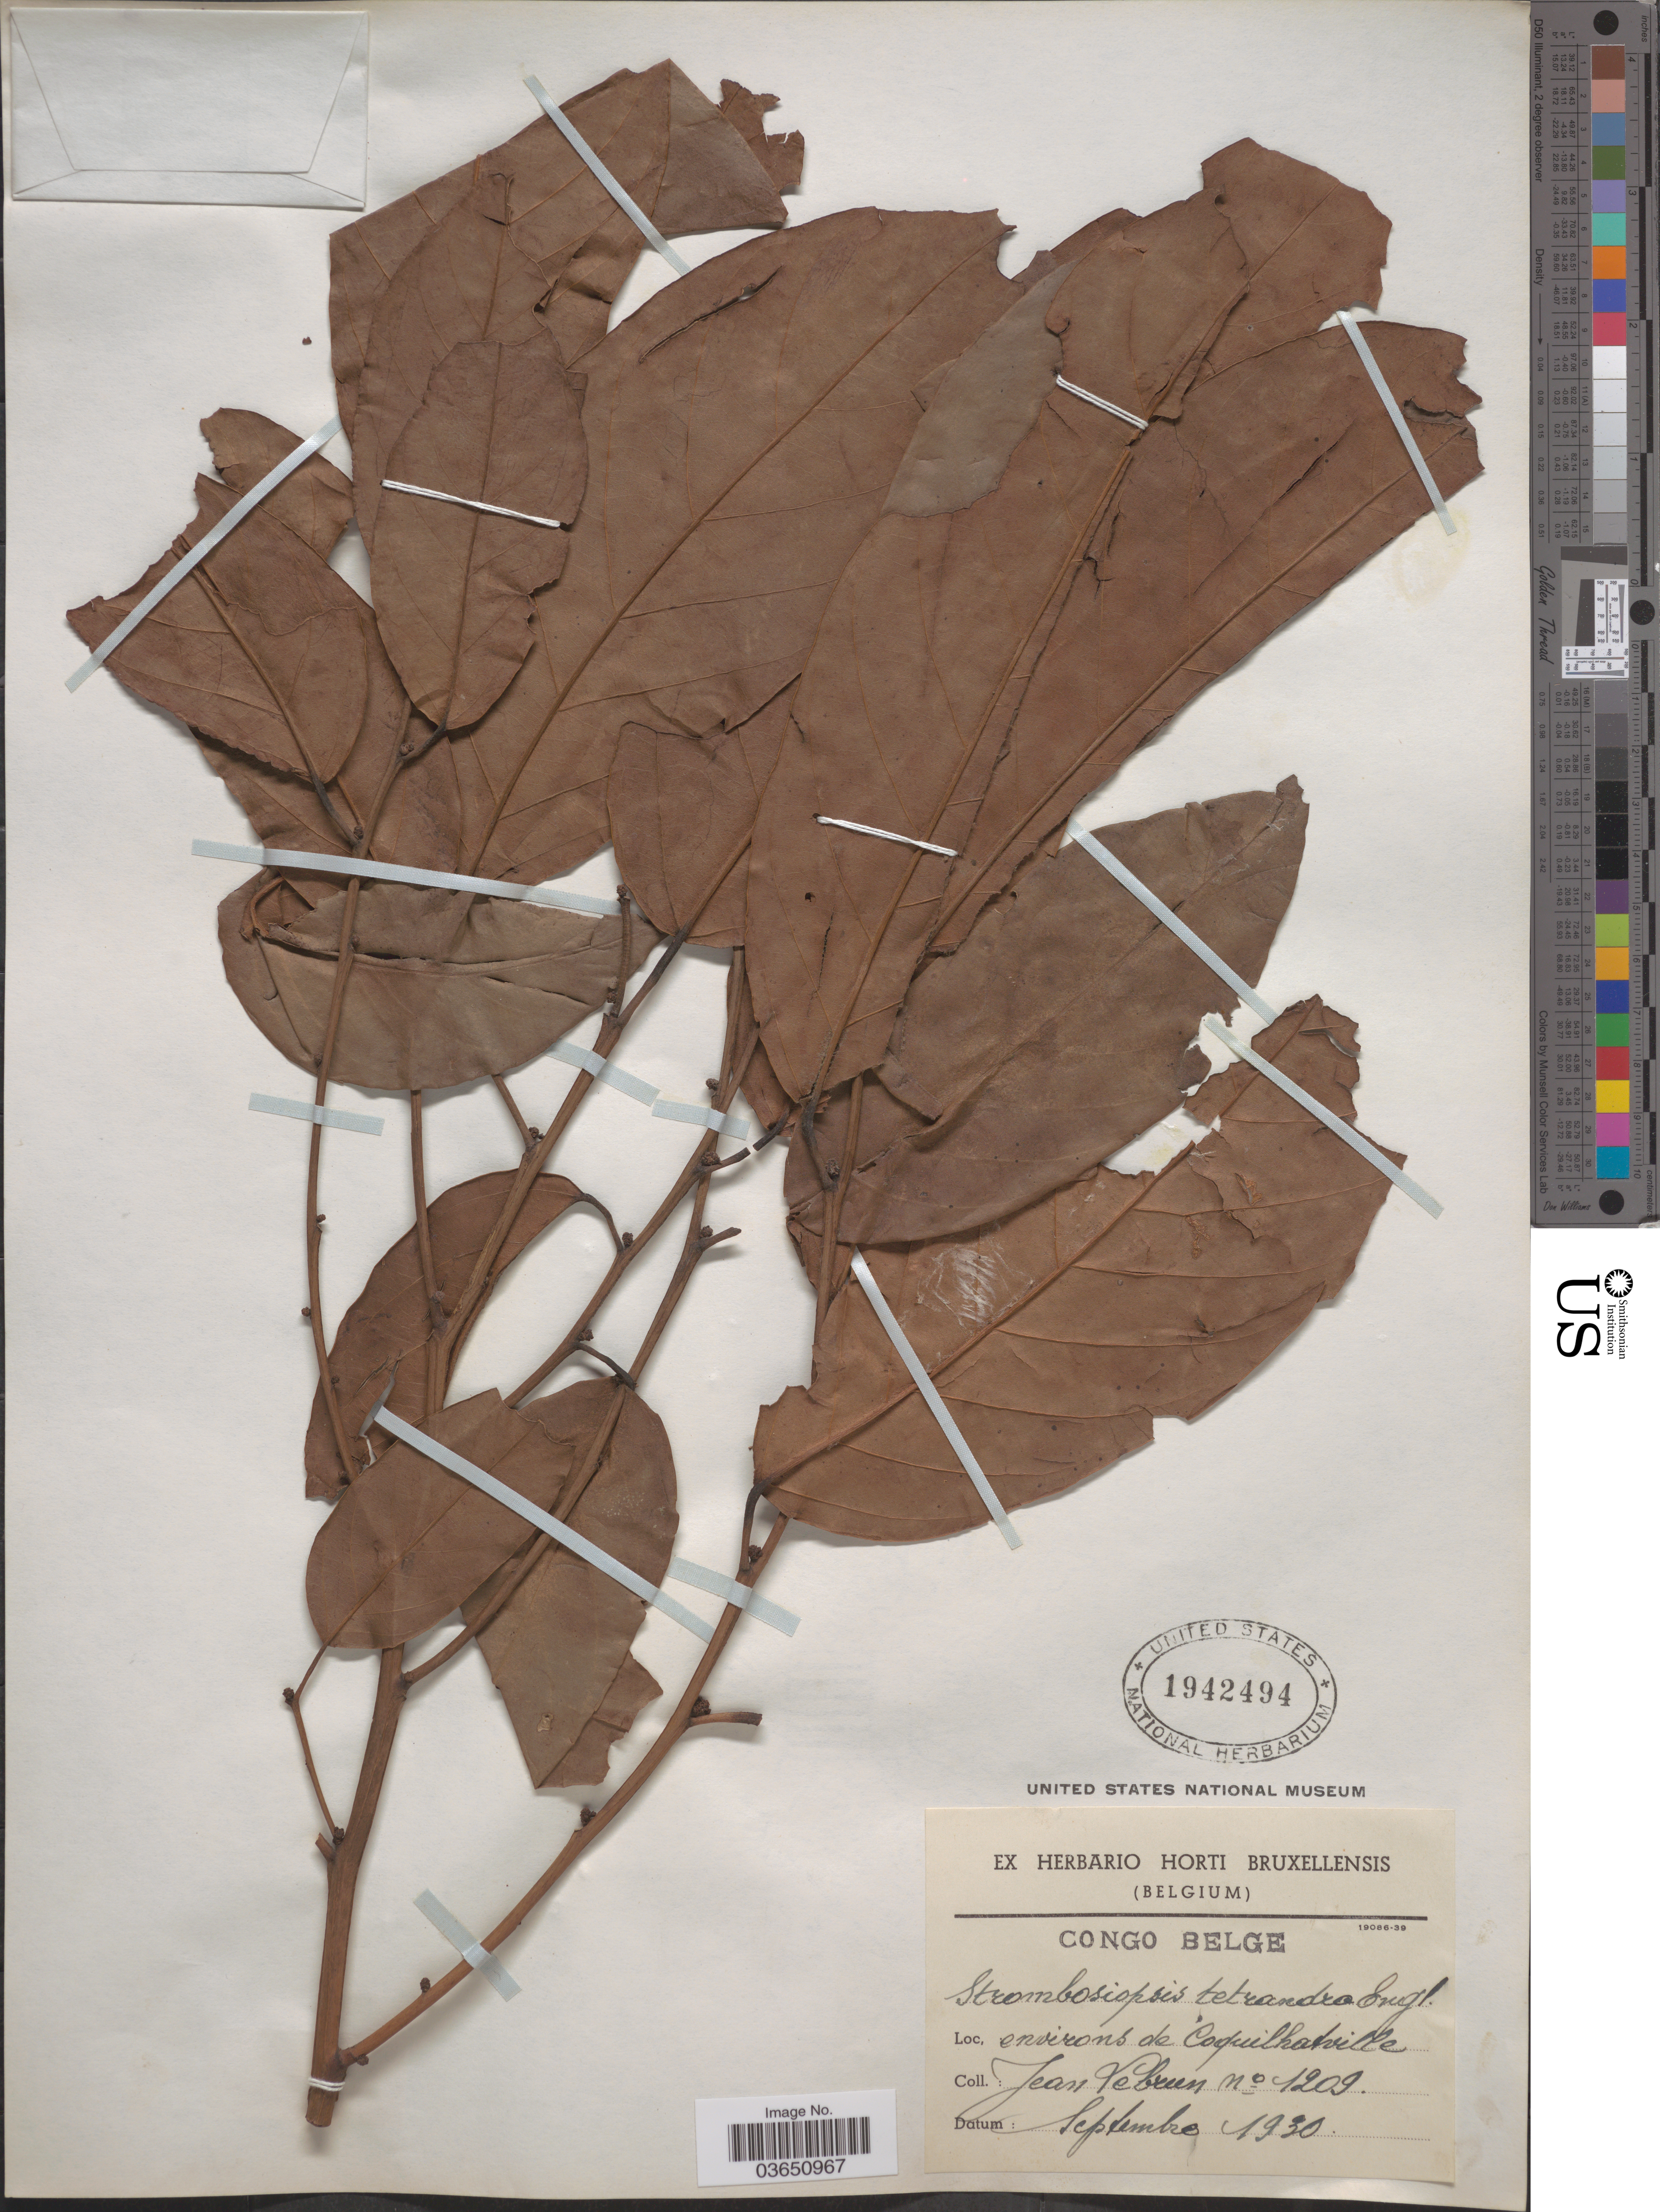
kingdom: Plantae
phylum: Tracheophyta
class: Magnoliopsida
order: Santalales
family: Strombosiaceae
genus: Strombosiopsis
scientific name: Strombosiopsis tetrandra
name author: Engl.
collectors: J. A. Lebrun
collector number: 1209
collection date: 1930-09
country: Congo, Democratic Republic of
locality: Congo Belge. Environs de Coquilhatville.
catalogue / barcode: US 1942494